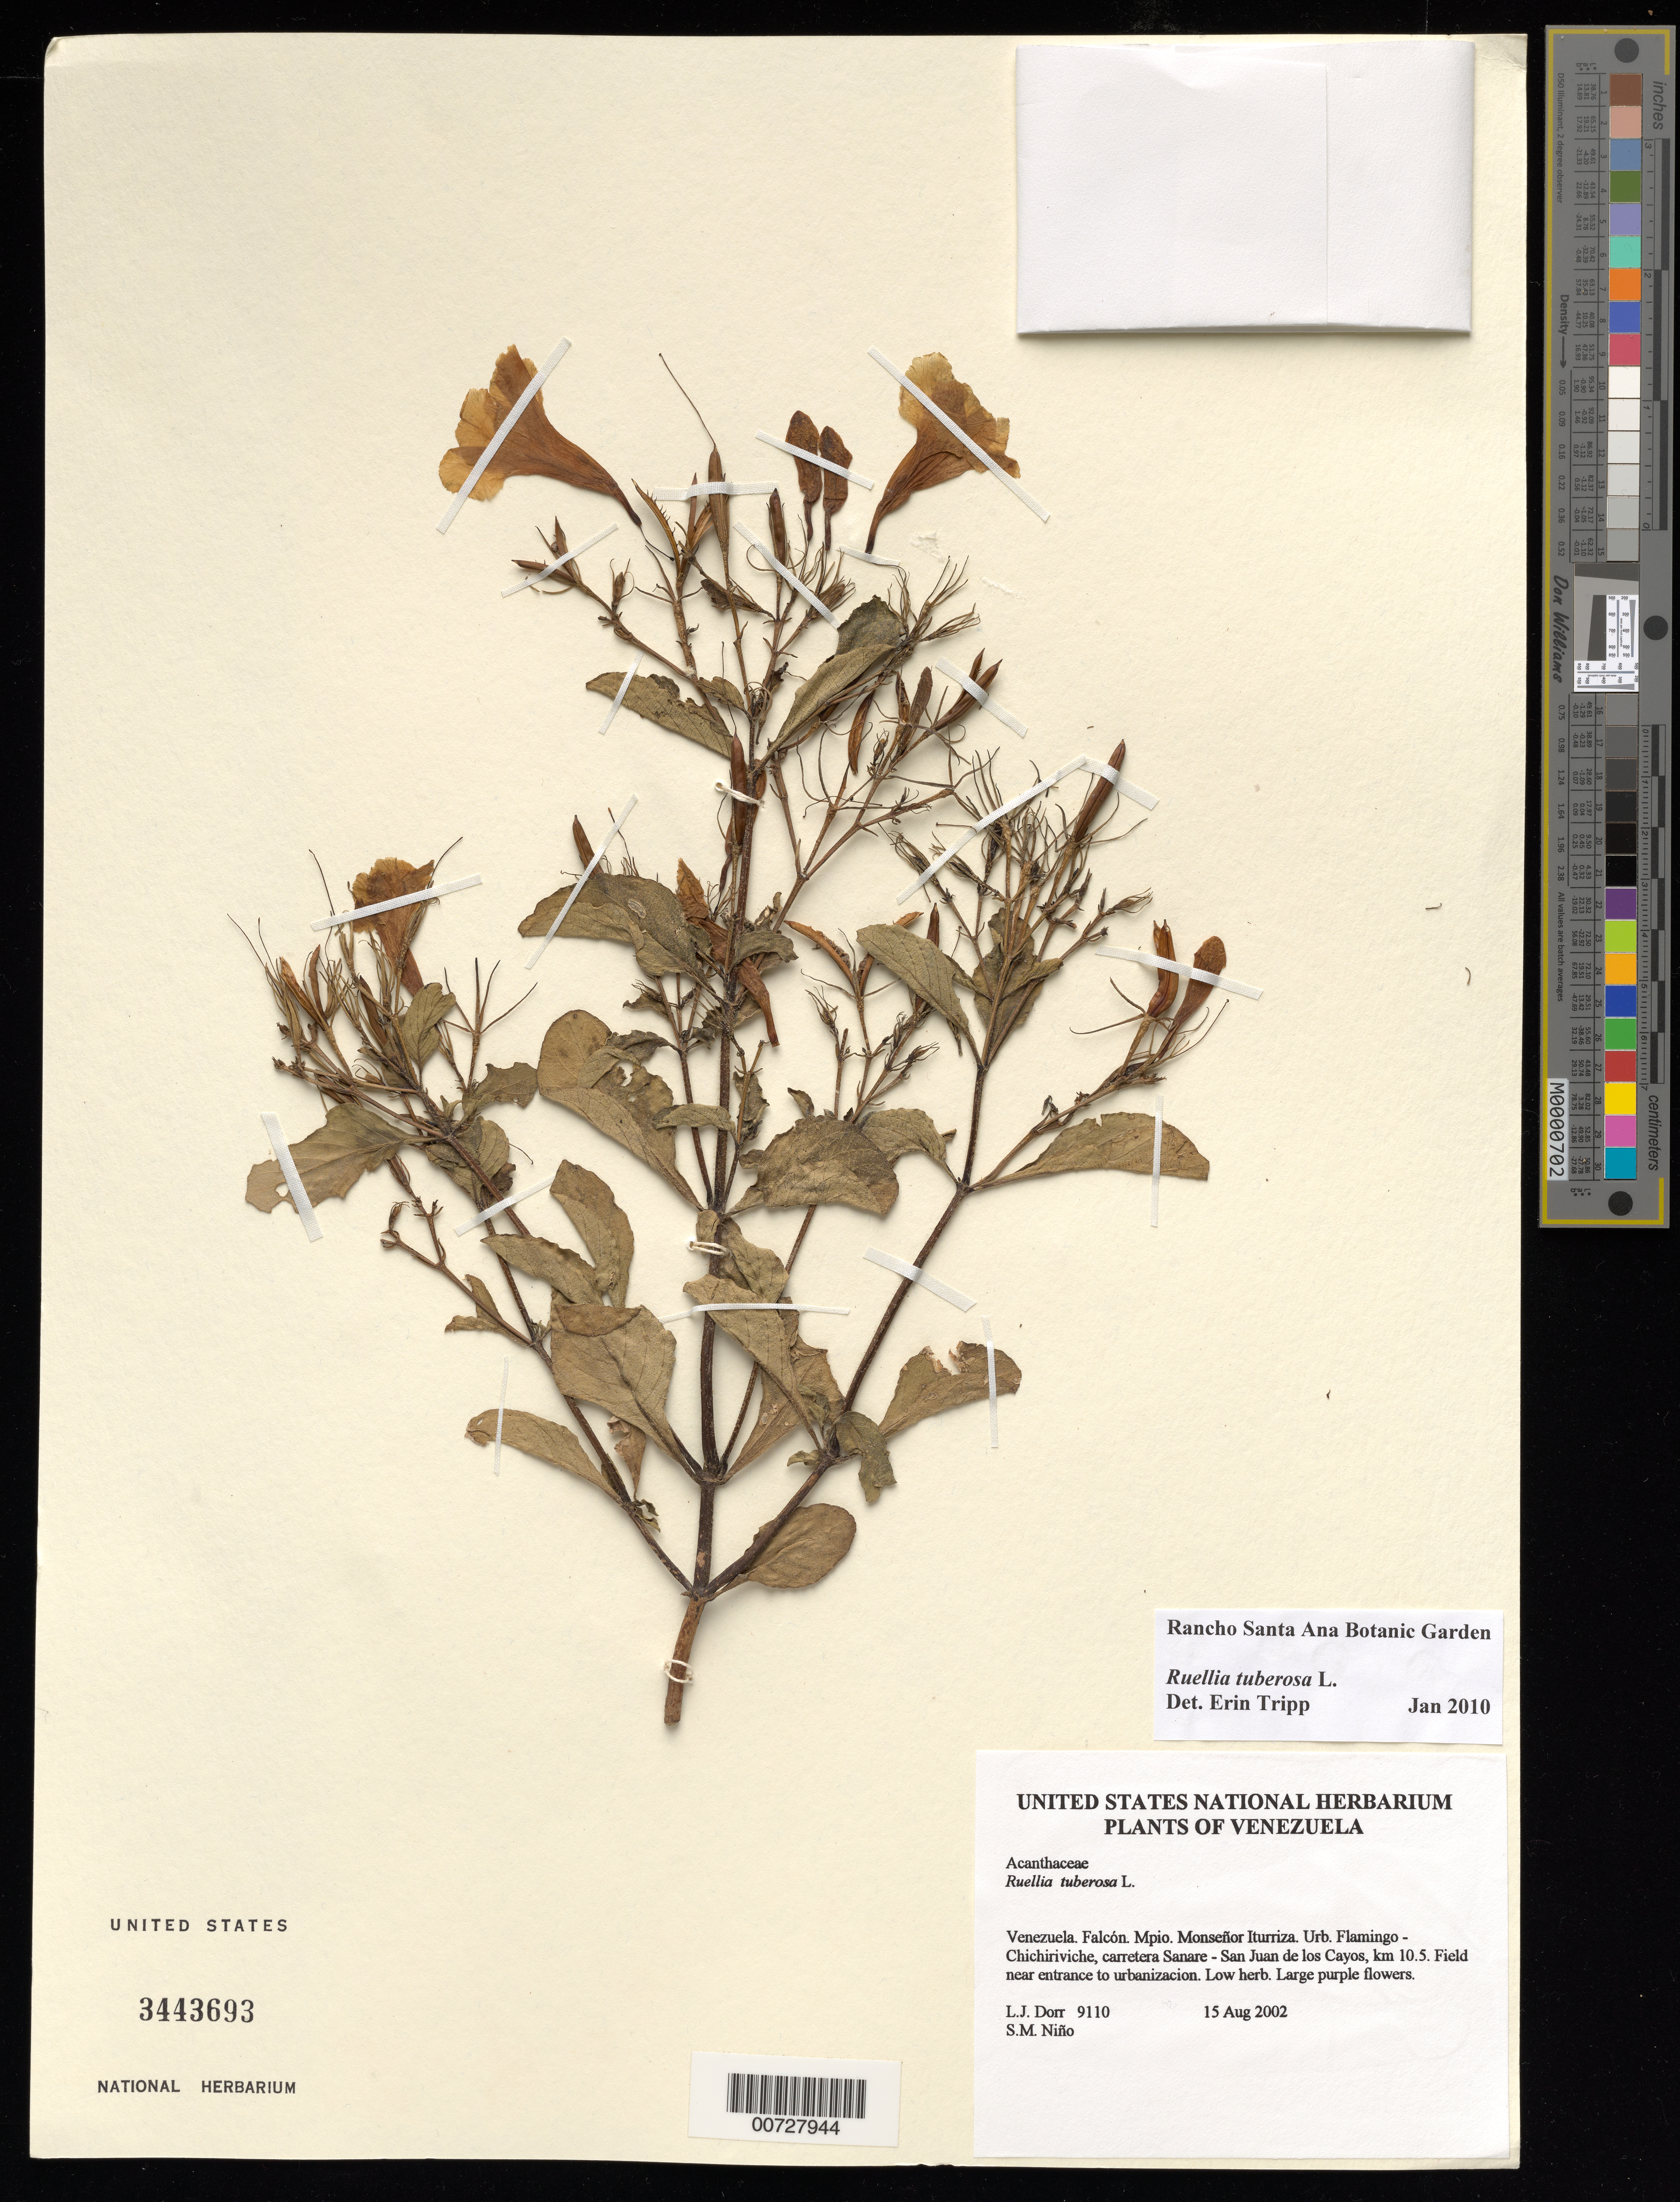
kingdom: Plantae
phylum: Tracheophyta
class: Magnoliopsida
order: Lamiales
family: Acanthaceae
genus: Ruellia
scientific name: Ruellia tuberosa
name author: L.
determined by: Dorr, L. J., (BOT), Smithsonian Institution - National Museum of Natural History (UNITED STATES)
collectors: L. J. Dorr & S. M. Niño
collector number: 9110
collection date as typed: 15 Aug 2002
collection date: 2002-08-15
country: Venezuela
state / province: Falcón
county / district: Monseñor Iturriza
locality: Urb. Flamingo-Chichiriviche, carretera Sanare-San Juan de los Cayos, km 10.5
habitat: Field near entrance to urbanizacion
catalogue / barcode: US 3443693